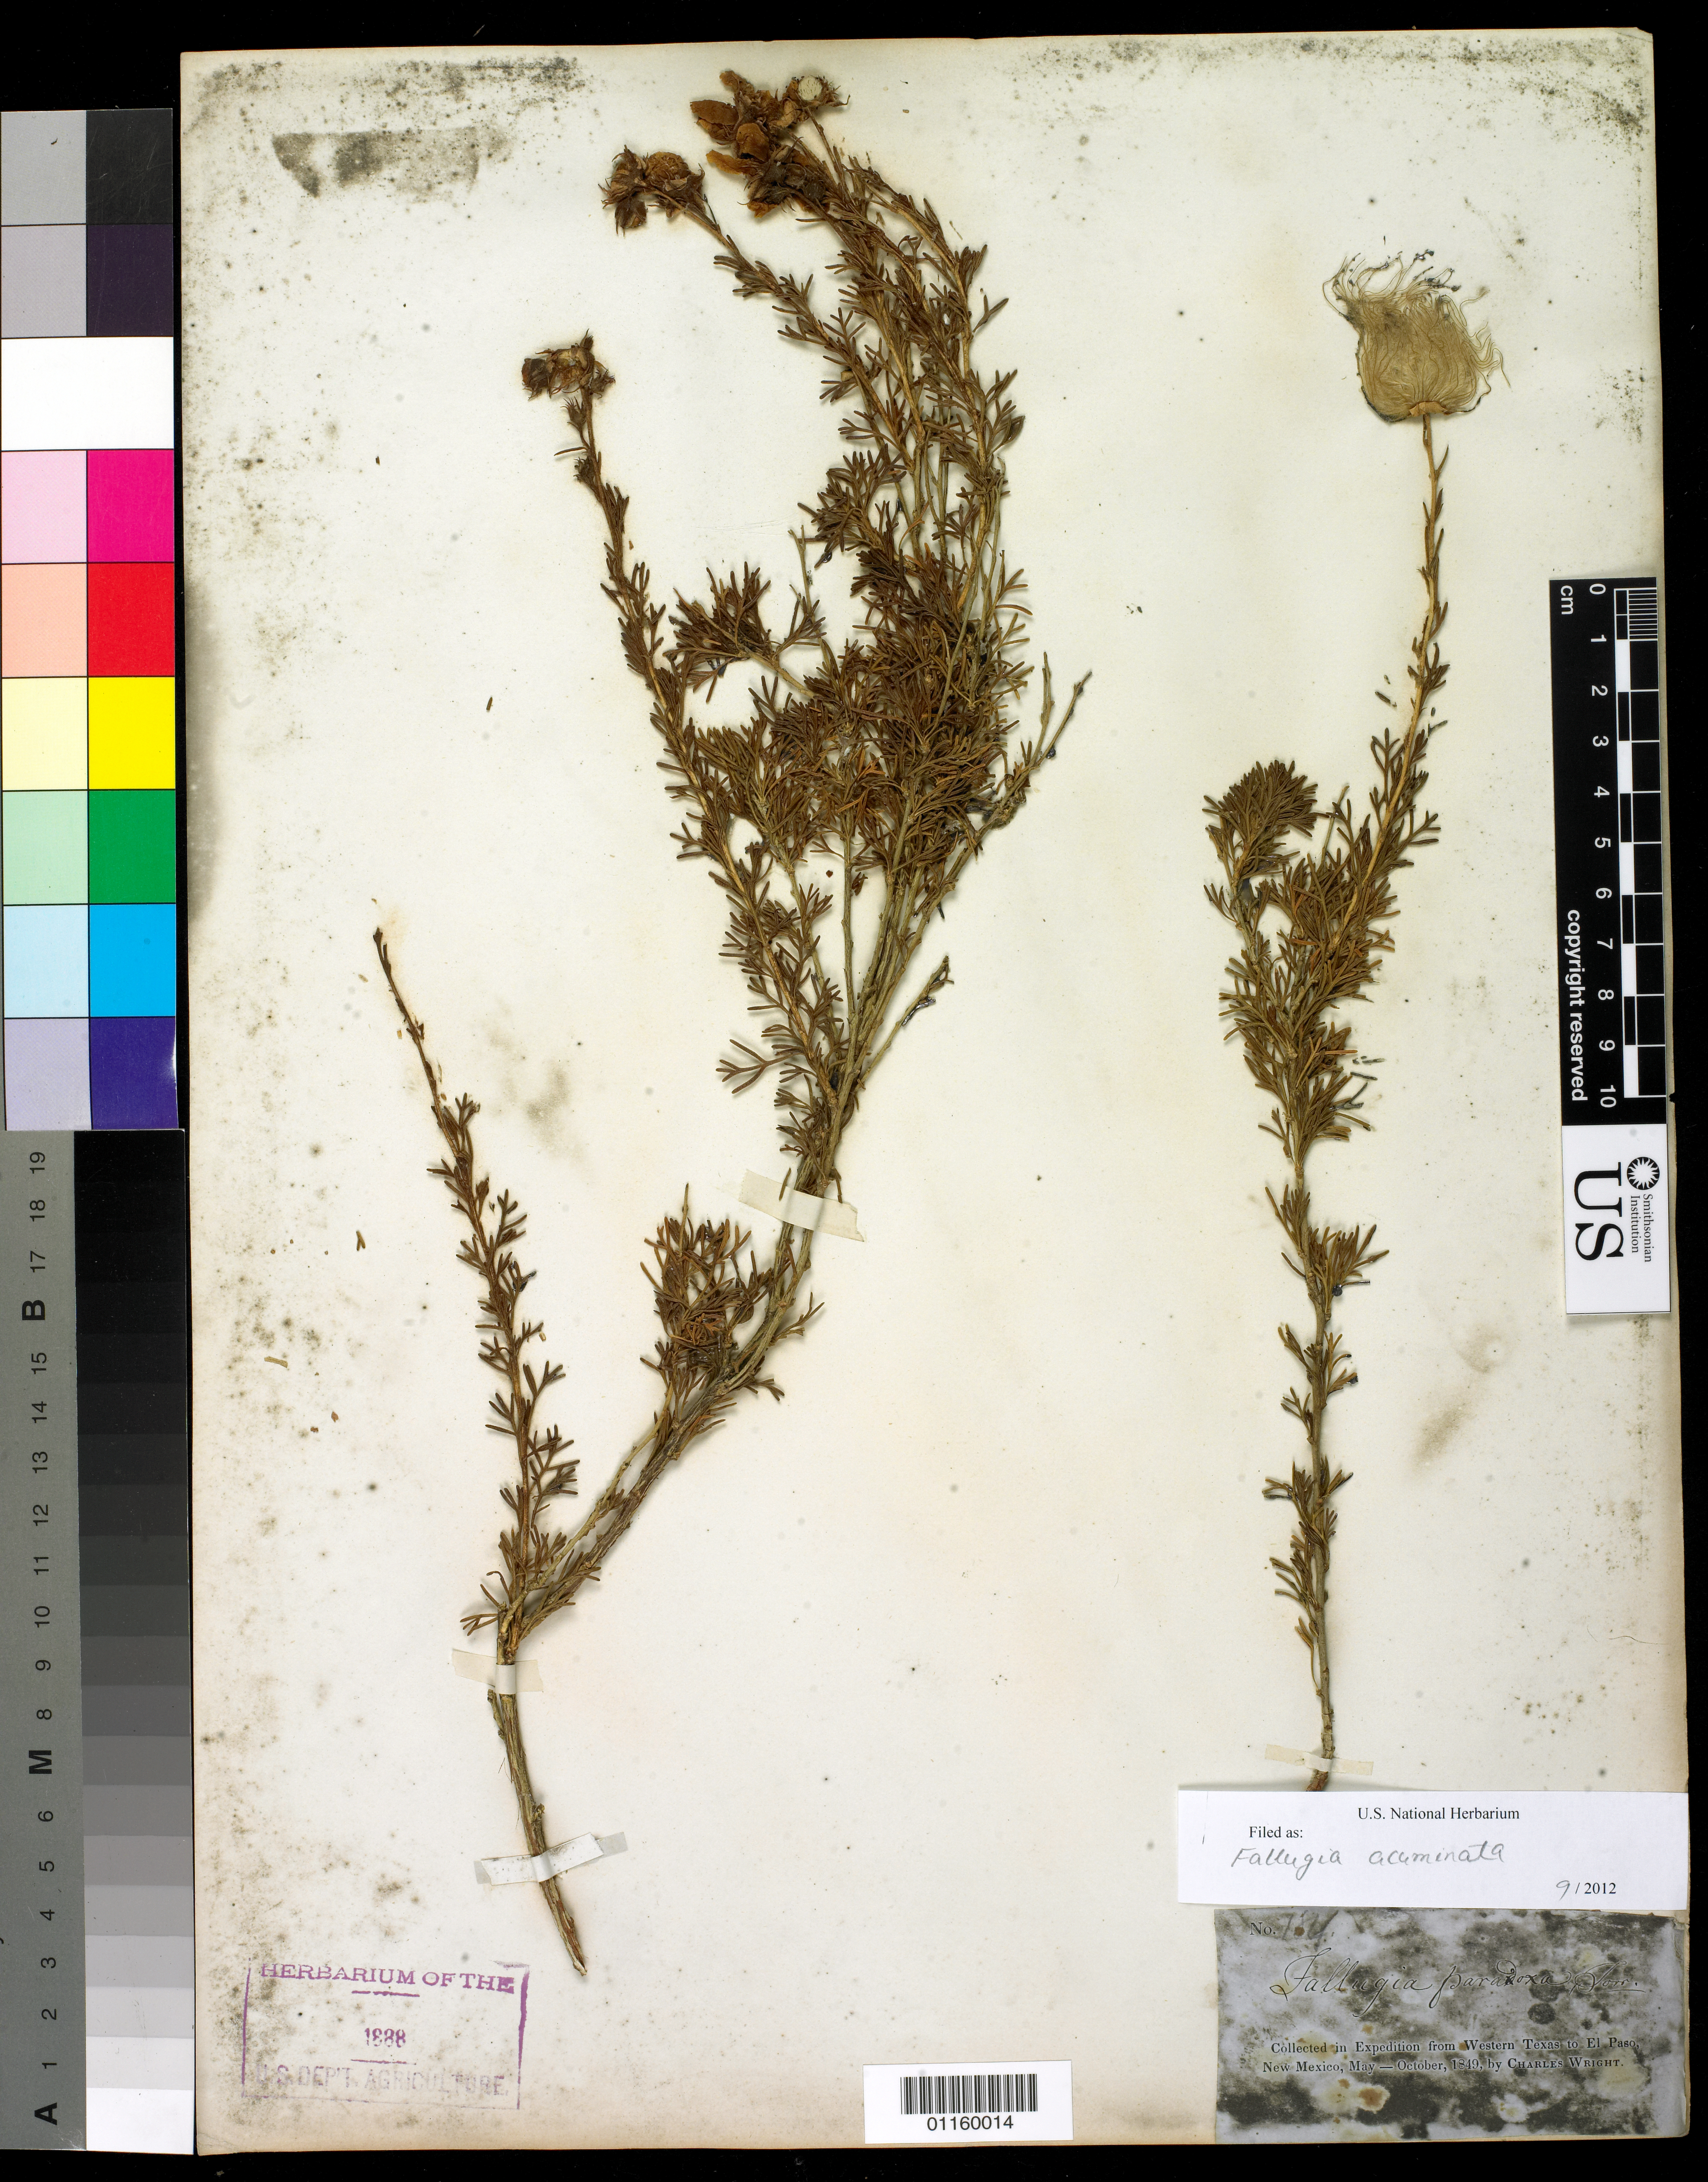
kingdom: Plantae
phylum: Tracheophyta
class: Magnoliopsida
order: Rosales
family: Rosaceae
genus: Fallugia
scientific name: Fallugia acuminata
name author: (Wooton) Rydb.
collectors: C. Wright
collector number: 784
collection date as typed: Oct 1849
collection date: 1849-10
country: United States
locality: Western Texas to El Paso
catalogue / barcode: US 1